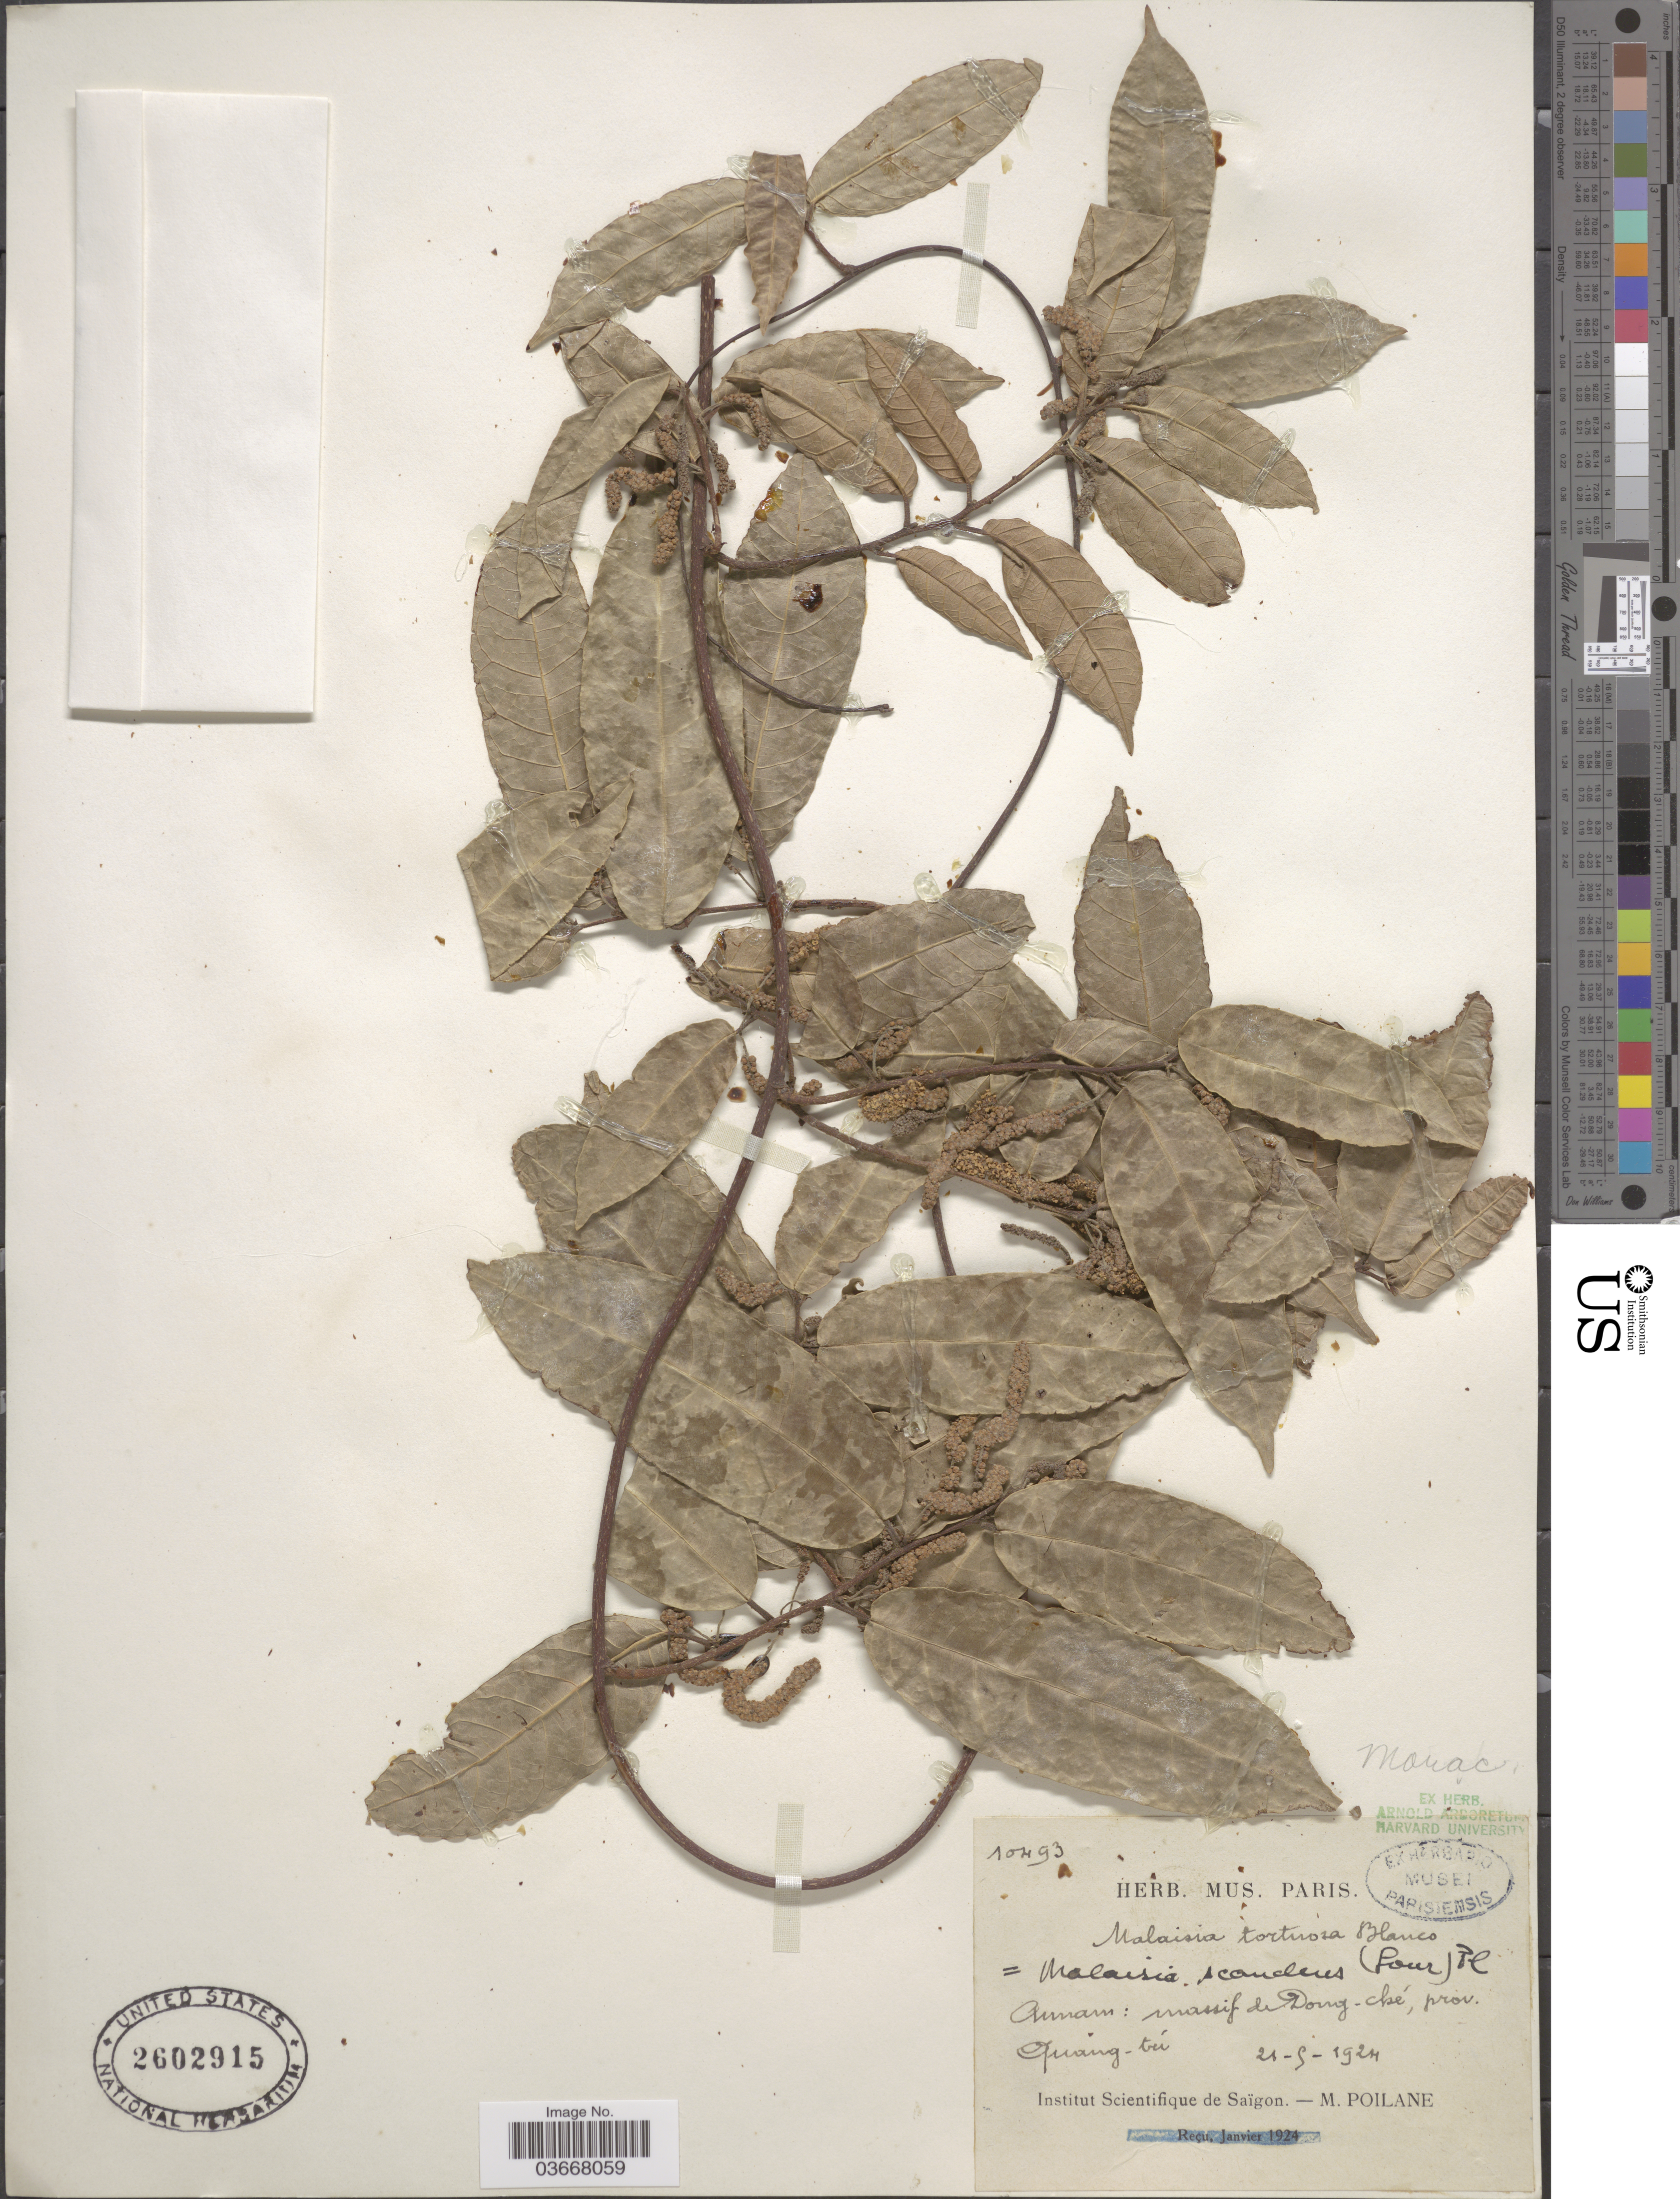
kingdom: Plantae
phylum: Tracheophyta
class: Magnoliopsida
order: Rosales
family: Moraceae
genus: Malaisia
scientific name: Malaisia scandens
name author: (Lour.) Planch.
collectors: M. Poilane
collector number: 10493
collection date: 1924-05-25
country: Vietnam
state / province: Quang Tri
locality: Annam: massif de Domy-cké*.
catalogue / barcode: US 2602915